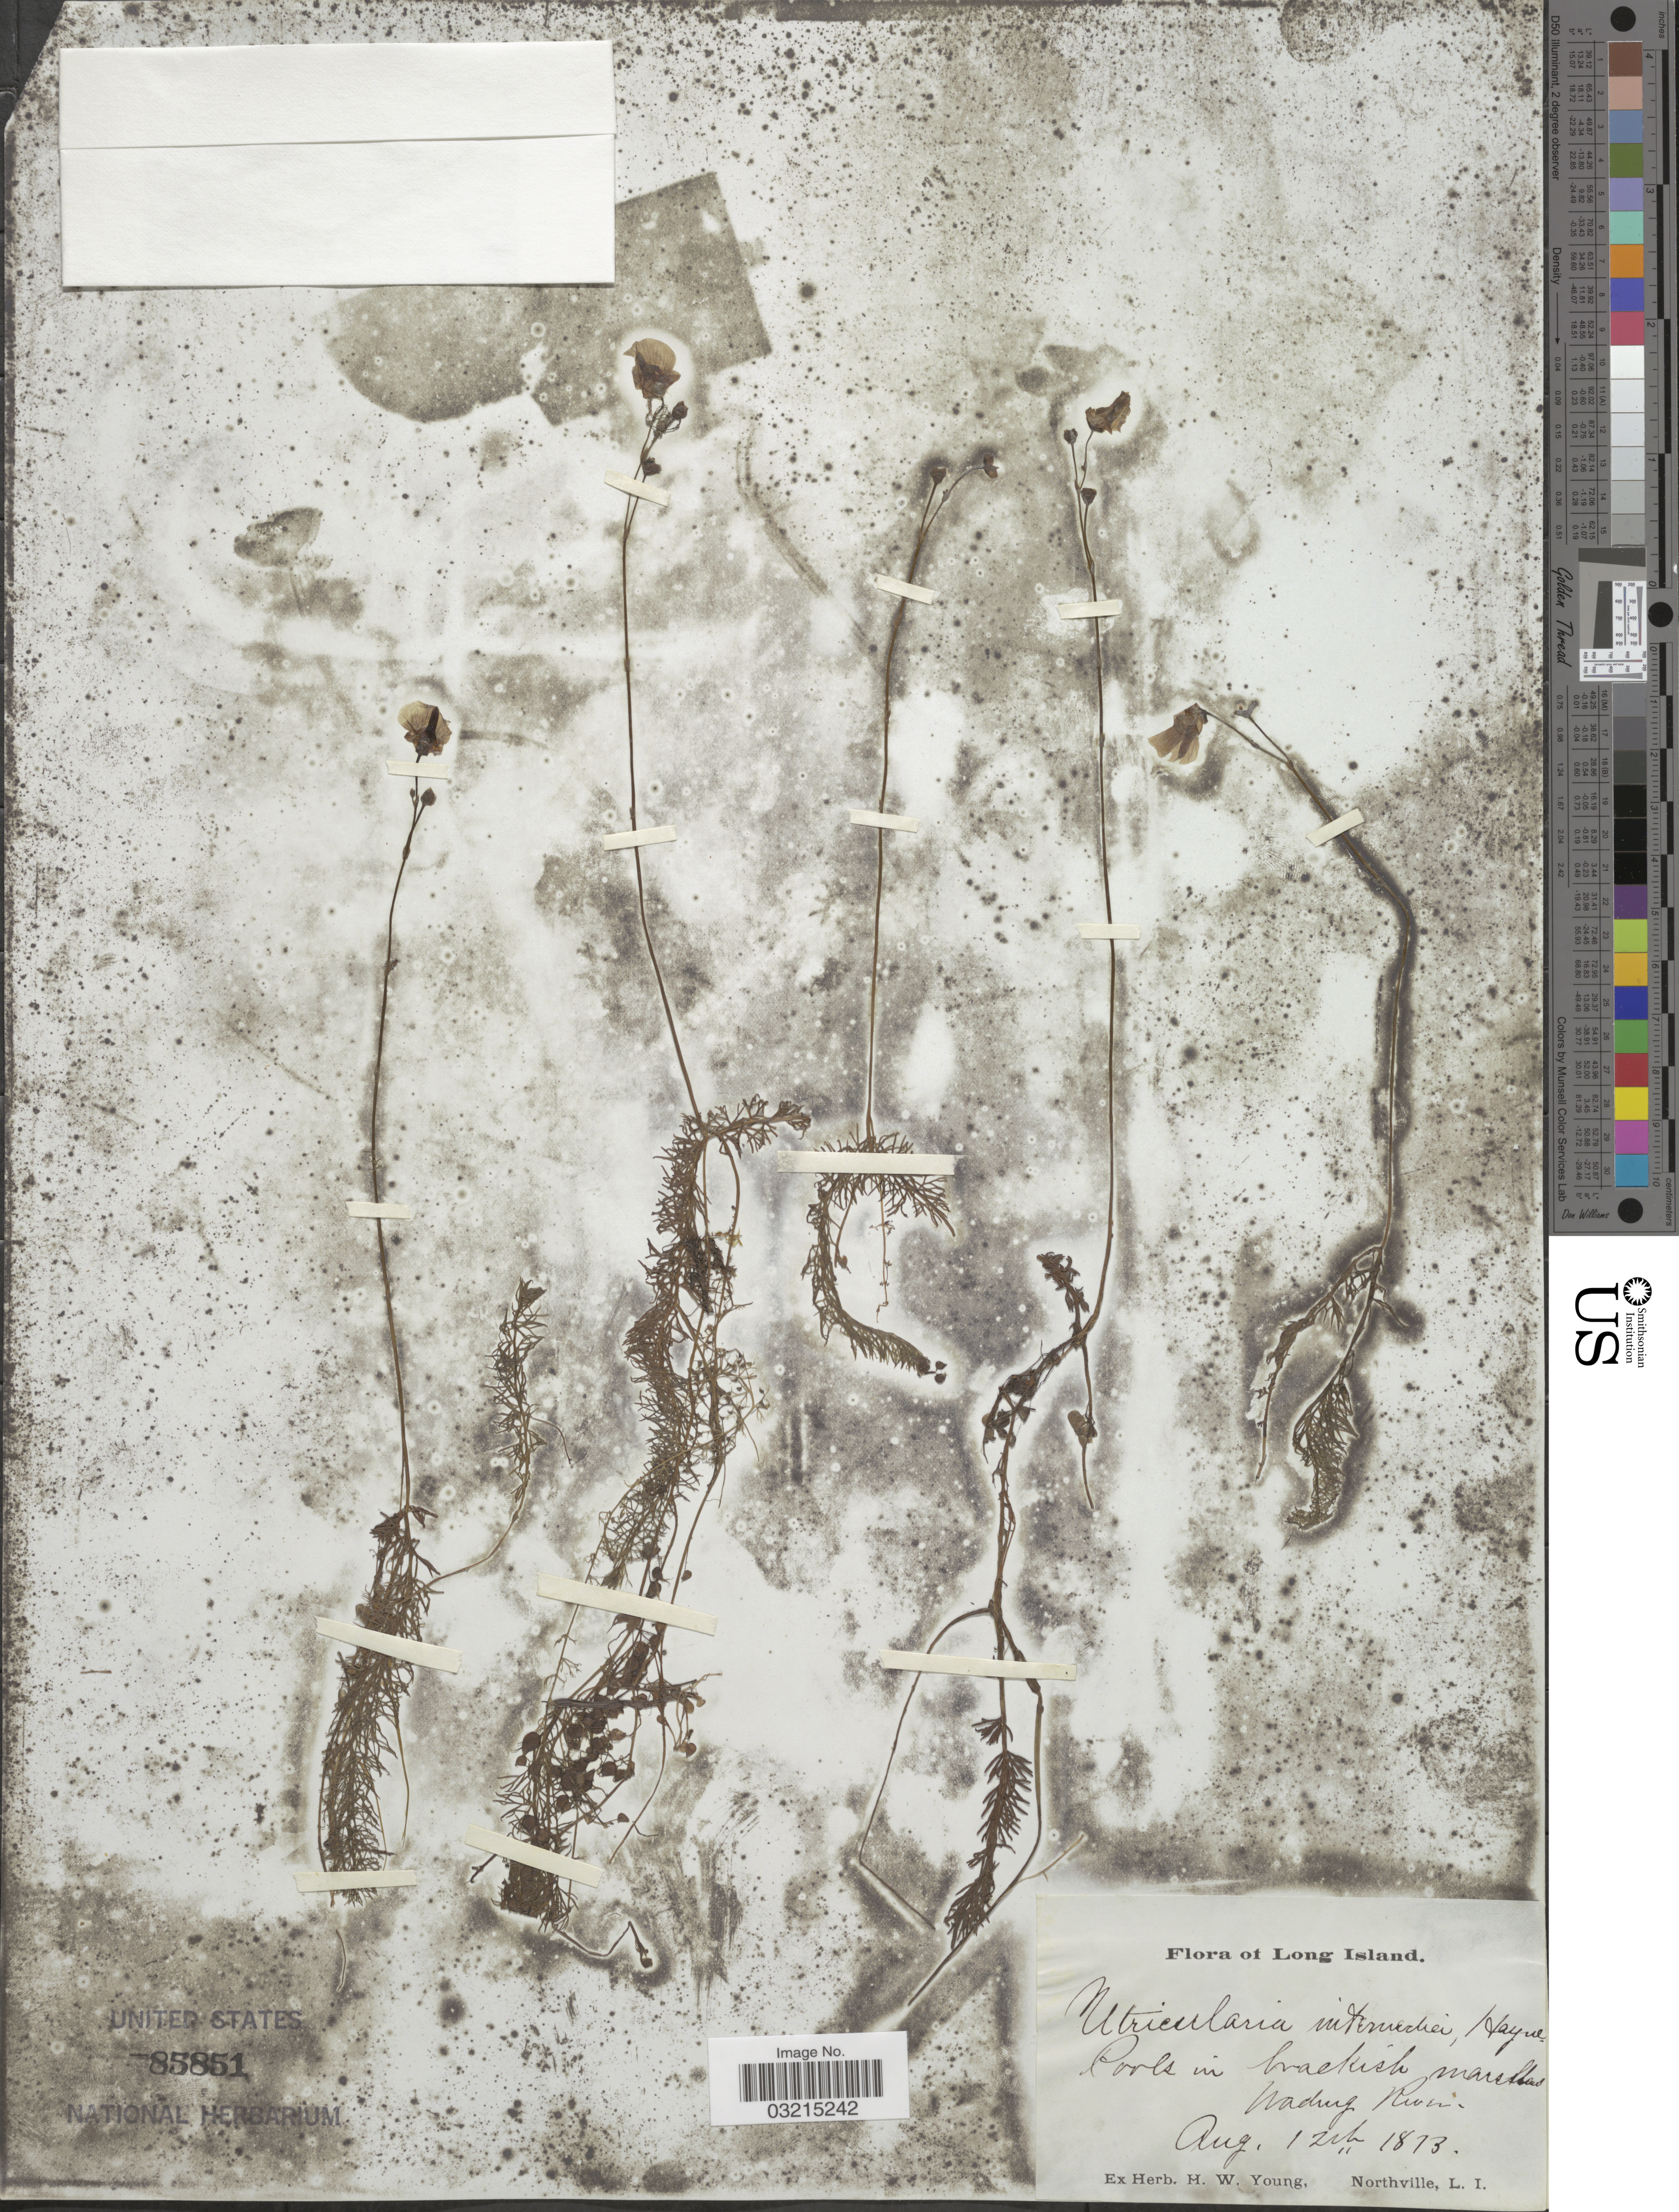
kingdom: Plantae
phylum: Tracheophyta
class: Magnoliopsida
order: Lamiales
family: Lentibulariaceae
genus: Utricularia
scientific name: Utricularia intermedia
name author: Hayne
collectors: ex herb. H.W. Young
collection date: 1873-08-12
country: United States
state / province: New York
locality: Long Island. Pools in brackish marshland. Wading River.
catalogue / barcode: US 85851